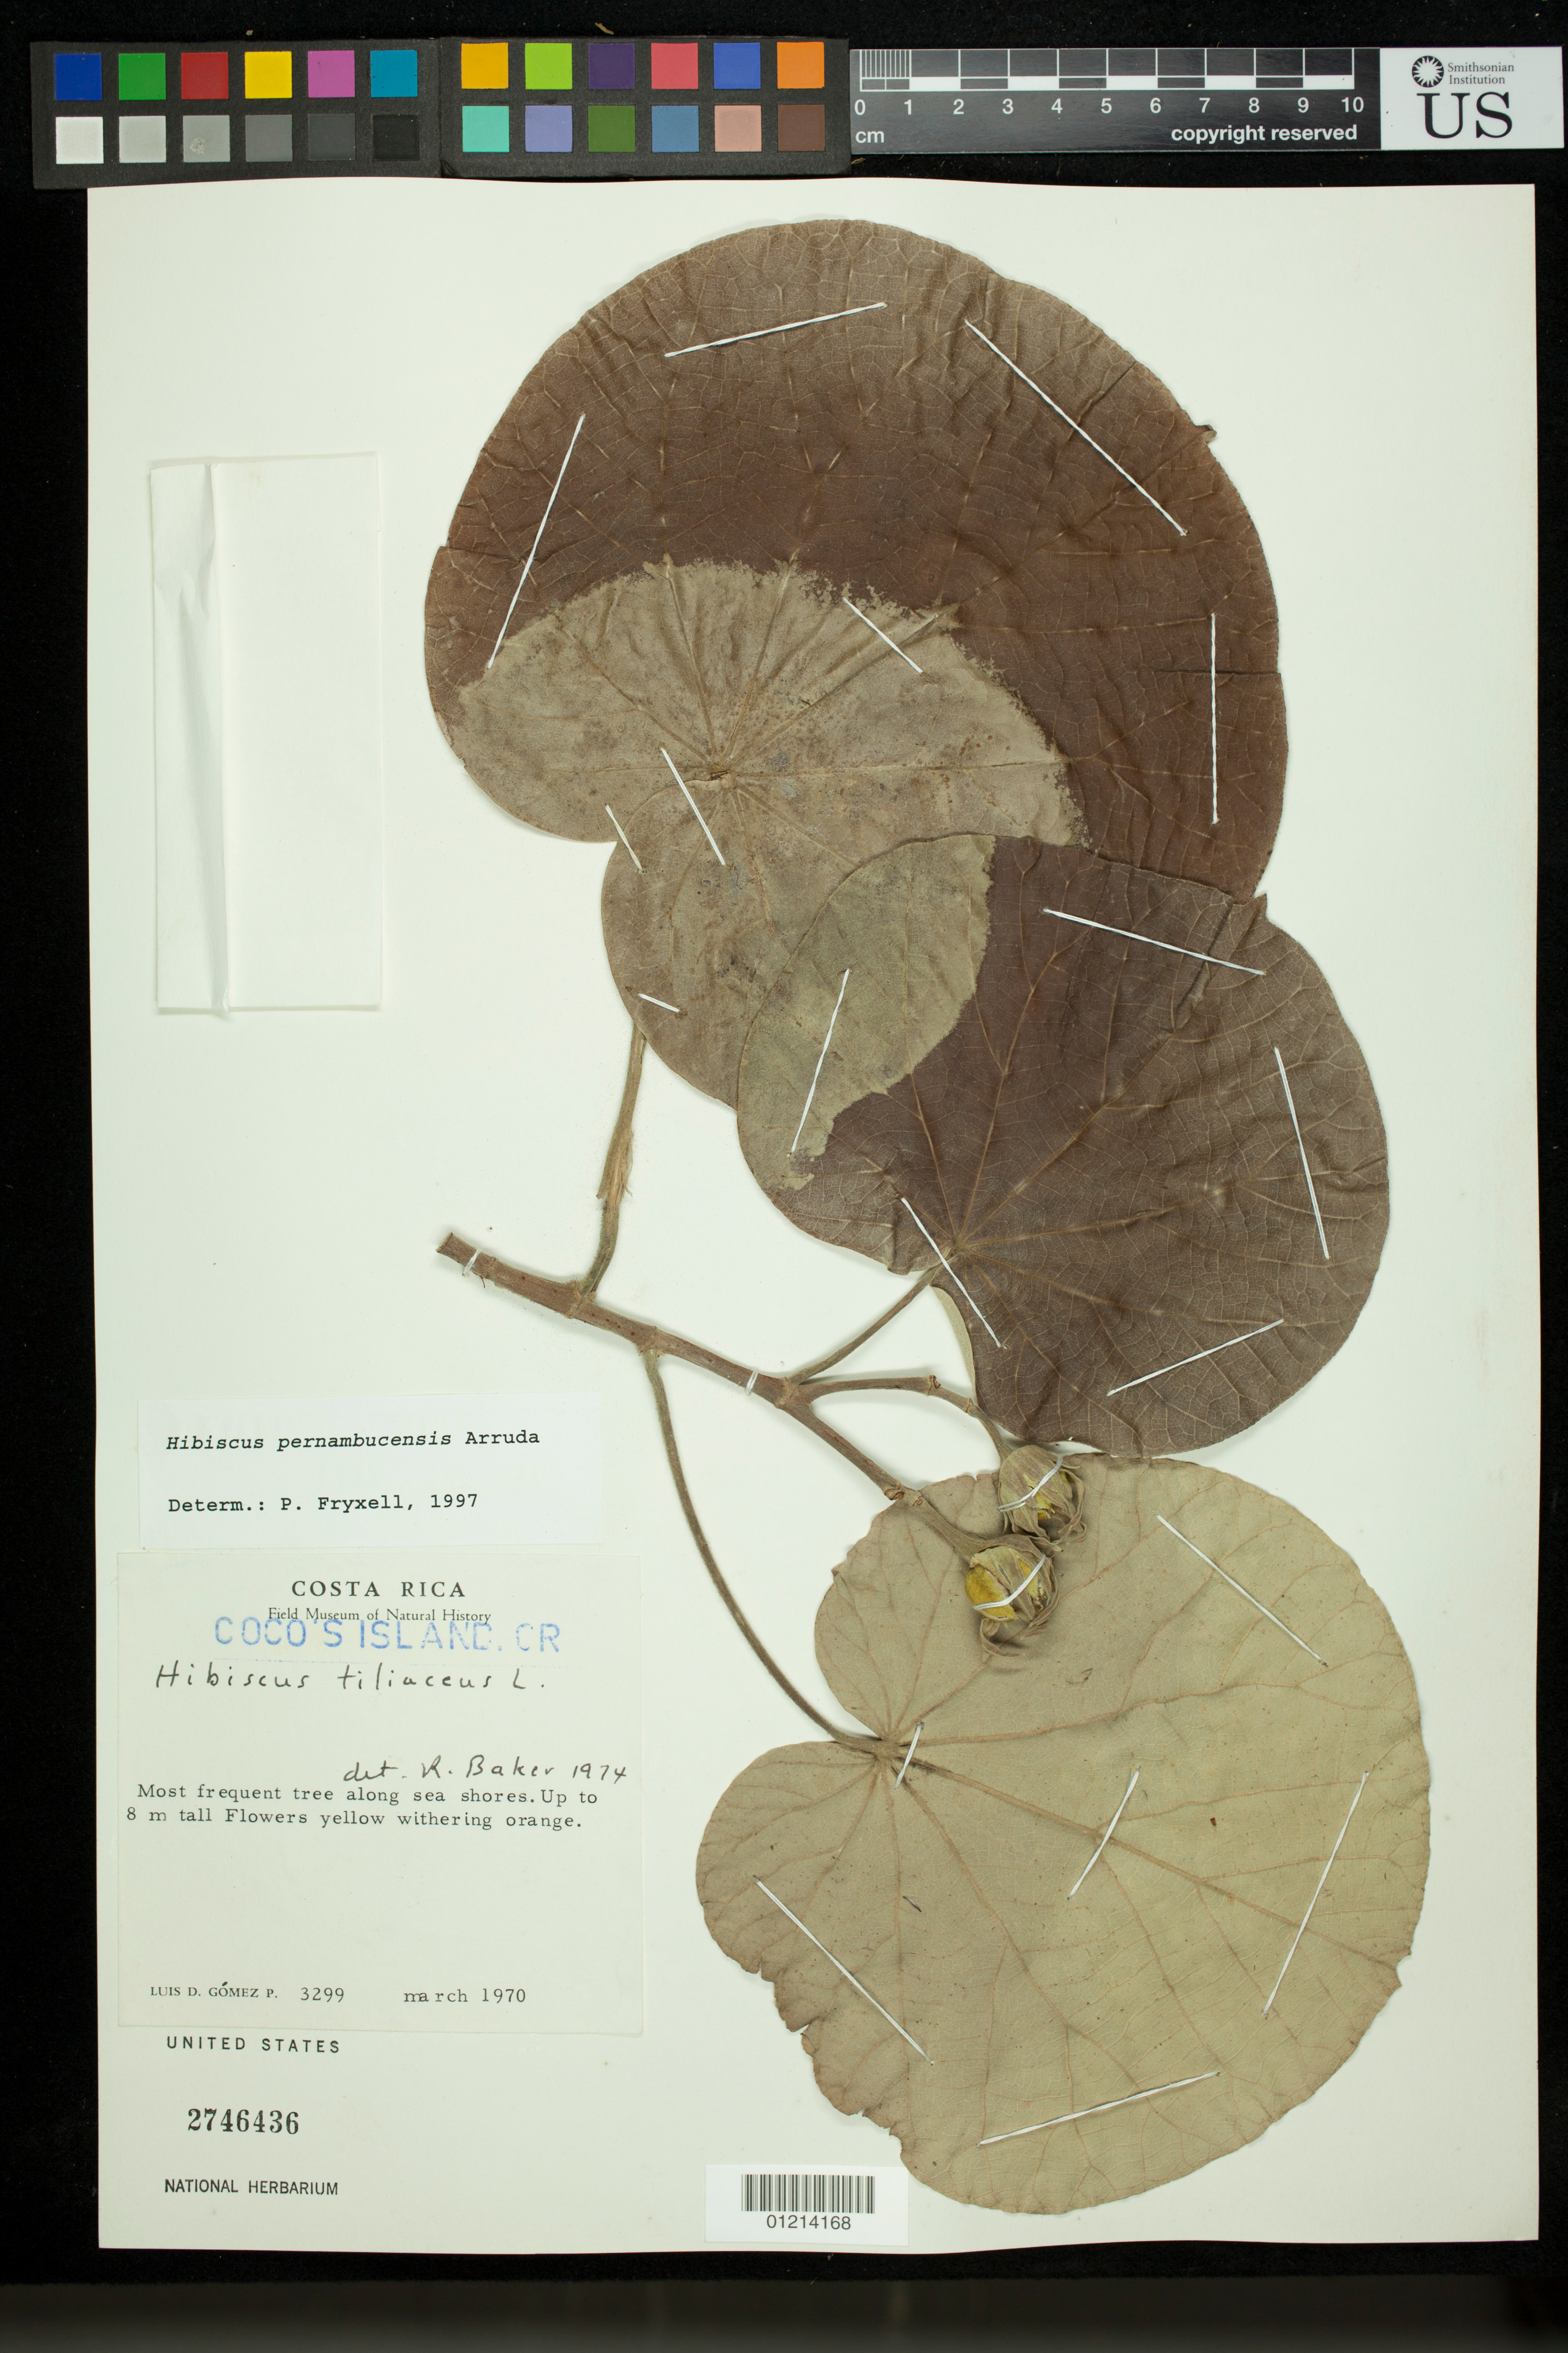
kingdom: Plantae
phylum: Tracheophyta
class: Magnoliopsida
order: Malvales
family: Malvaceae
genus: Talipariti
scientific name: Talipariti tiliaceum var. tiliaceum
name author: (L.) Fryxell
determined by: Dorr, Laurence J., Curator (BOT), Smithsonian Institution - National Museum of Natural History (UNITED STATES)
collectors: L. D. Gómez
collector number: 3299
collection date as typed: Mar 1970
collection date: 1970-03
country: Costa Rica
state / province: Puntarenas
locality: Coco's Island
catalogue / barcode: US 2746436